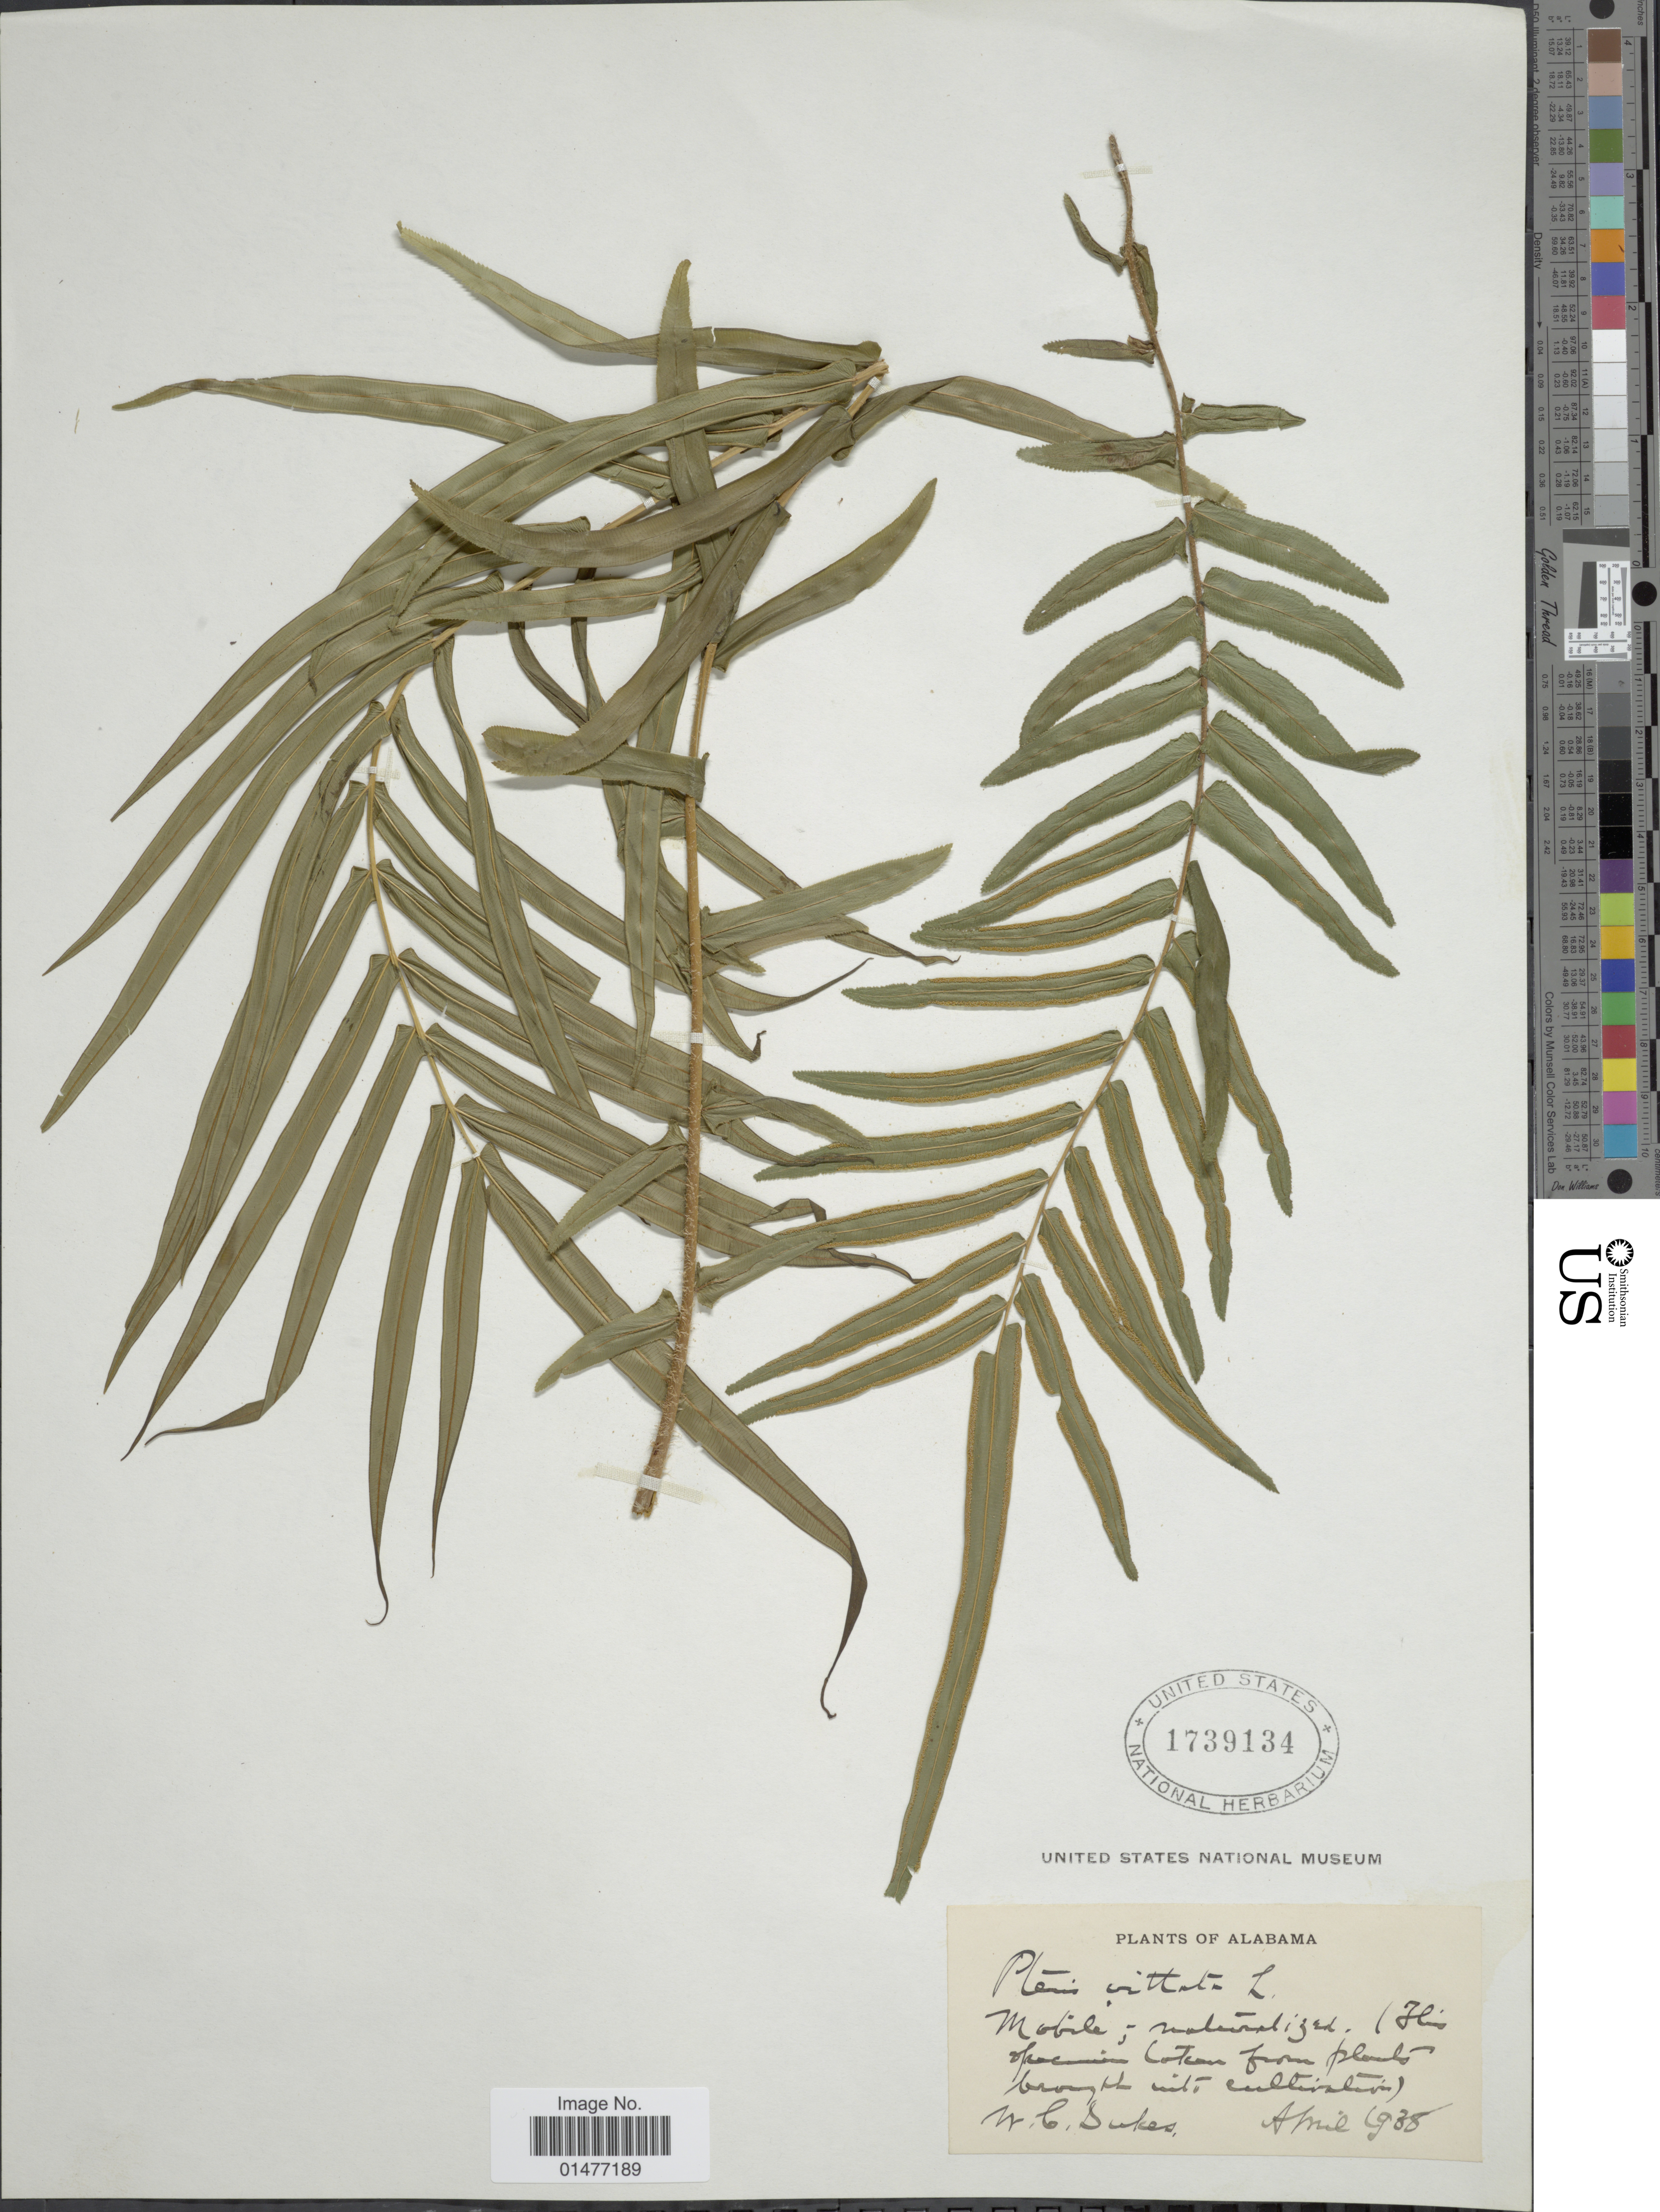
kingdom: Plantae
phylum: Tracheophyta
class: Polypodiopsida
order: Polypodiales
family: Pteridaceae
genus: Pteris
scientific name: Pteris vittata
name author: L.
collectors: W. C. Dukes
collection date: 1938-04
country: United States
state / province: Alabama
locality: Alabama, Mobile;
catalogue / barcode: US 1739134